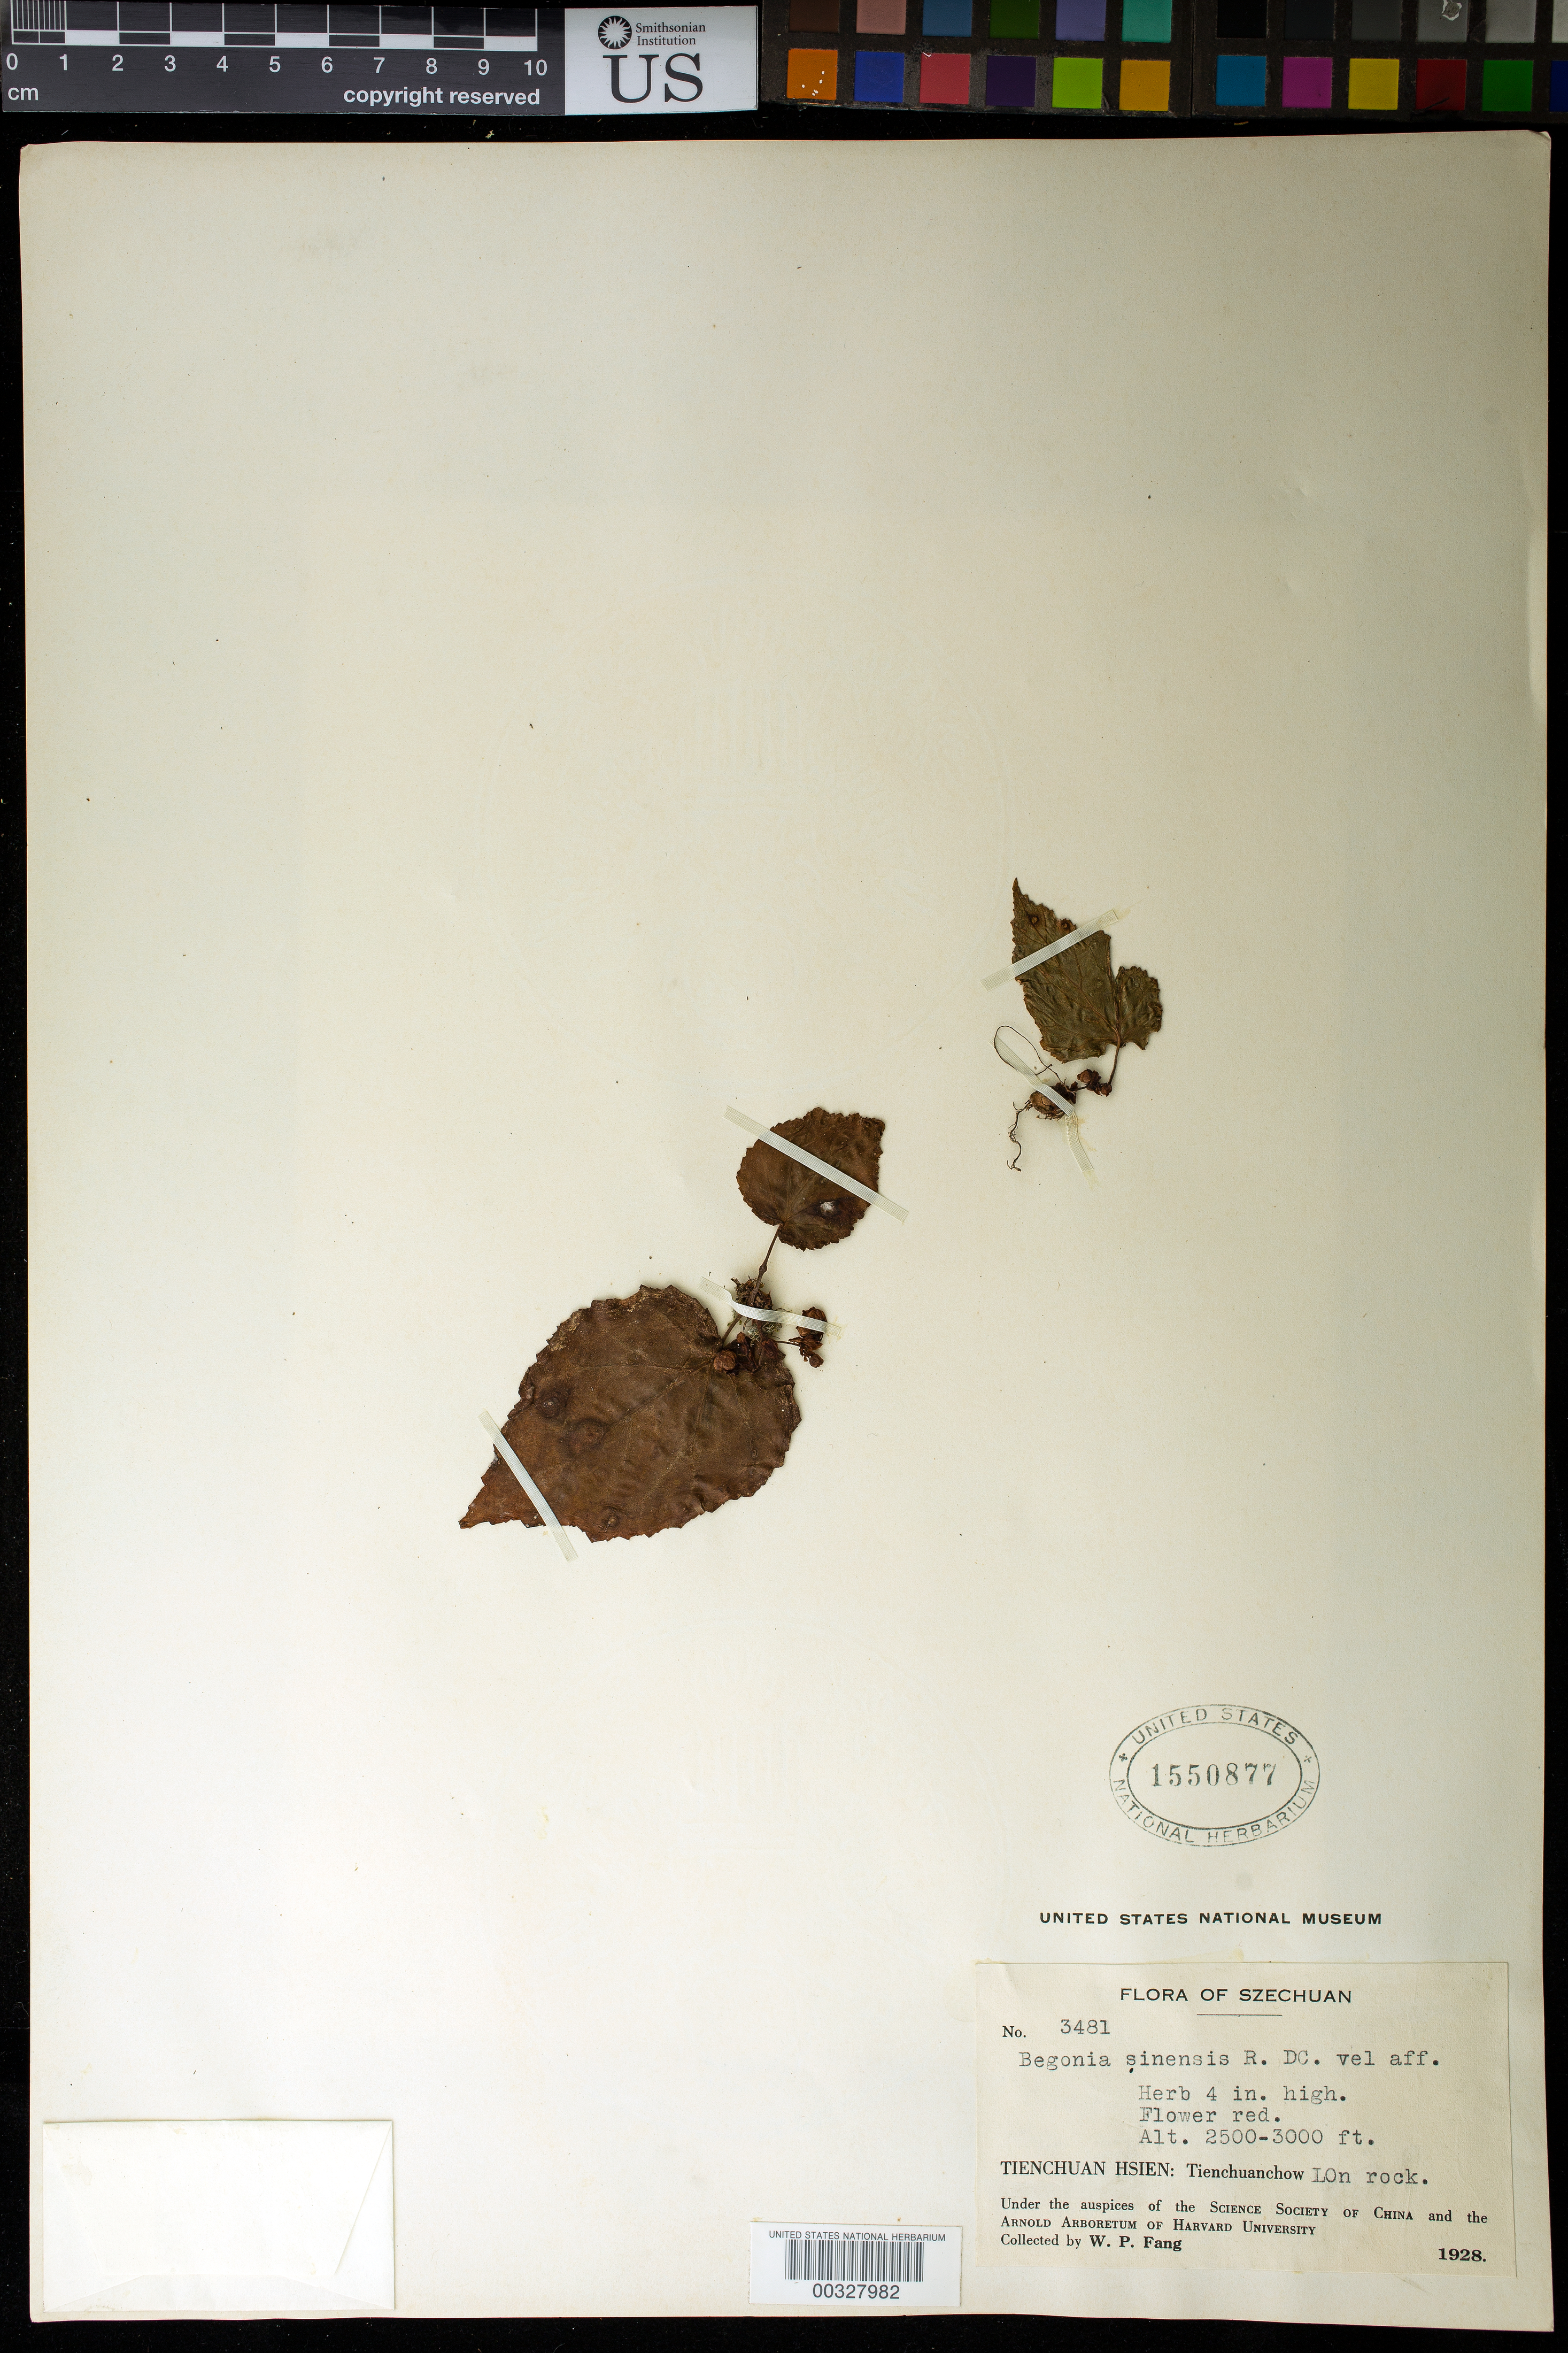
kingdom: Plantae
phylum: Tracheophyta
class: Magnoliopsida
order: Cucurbitales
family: Begoniaceae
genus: Begonia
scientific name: Begonia sinensis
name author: Hook. f.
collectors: W. P. Fang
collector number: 3481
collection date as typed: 1928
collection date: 1928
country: China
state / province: Sichuan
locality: Tienchuan hsien, tienchuanchow, lon rock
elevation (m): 762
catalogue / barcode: US 1550877